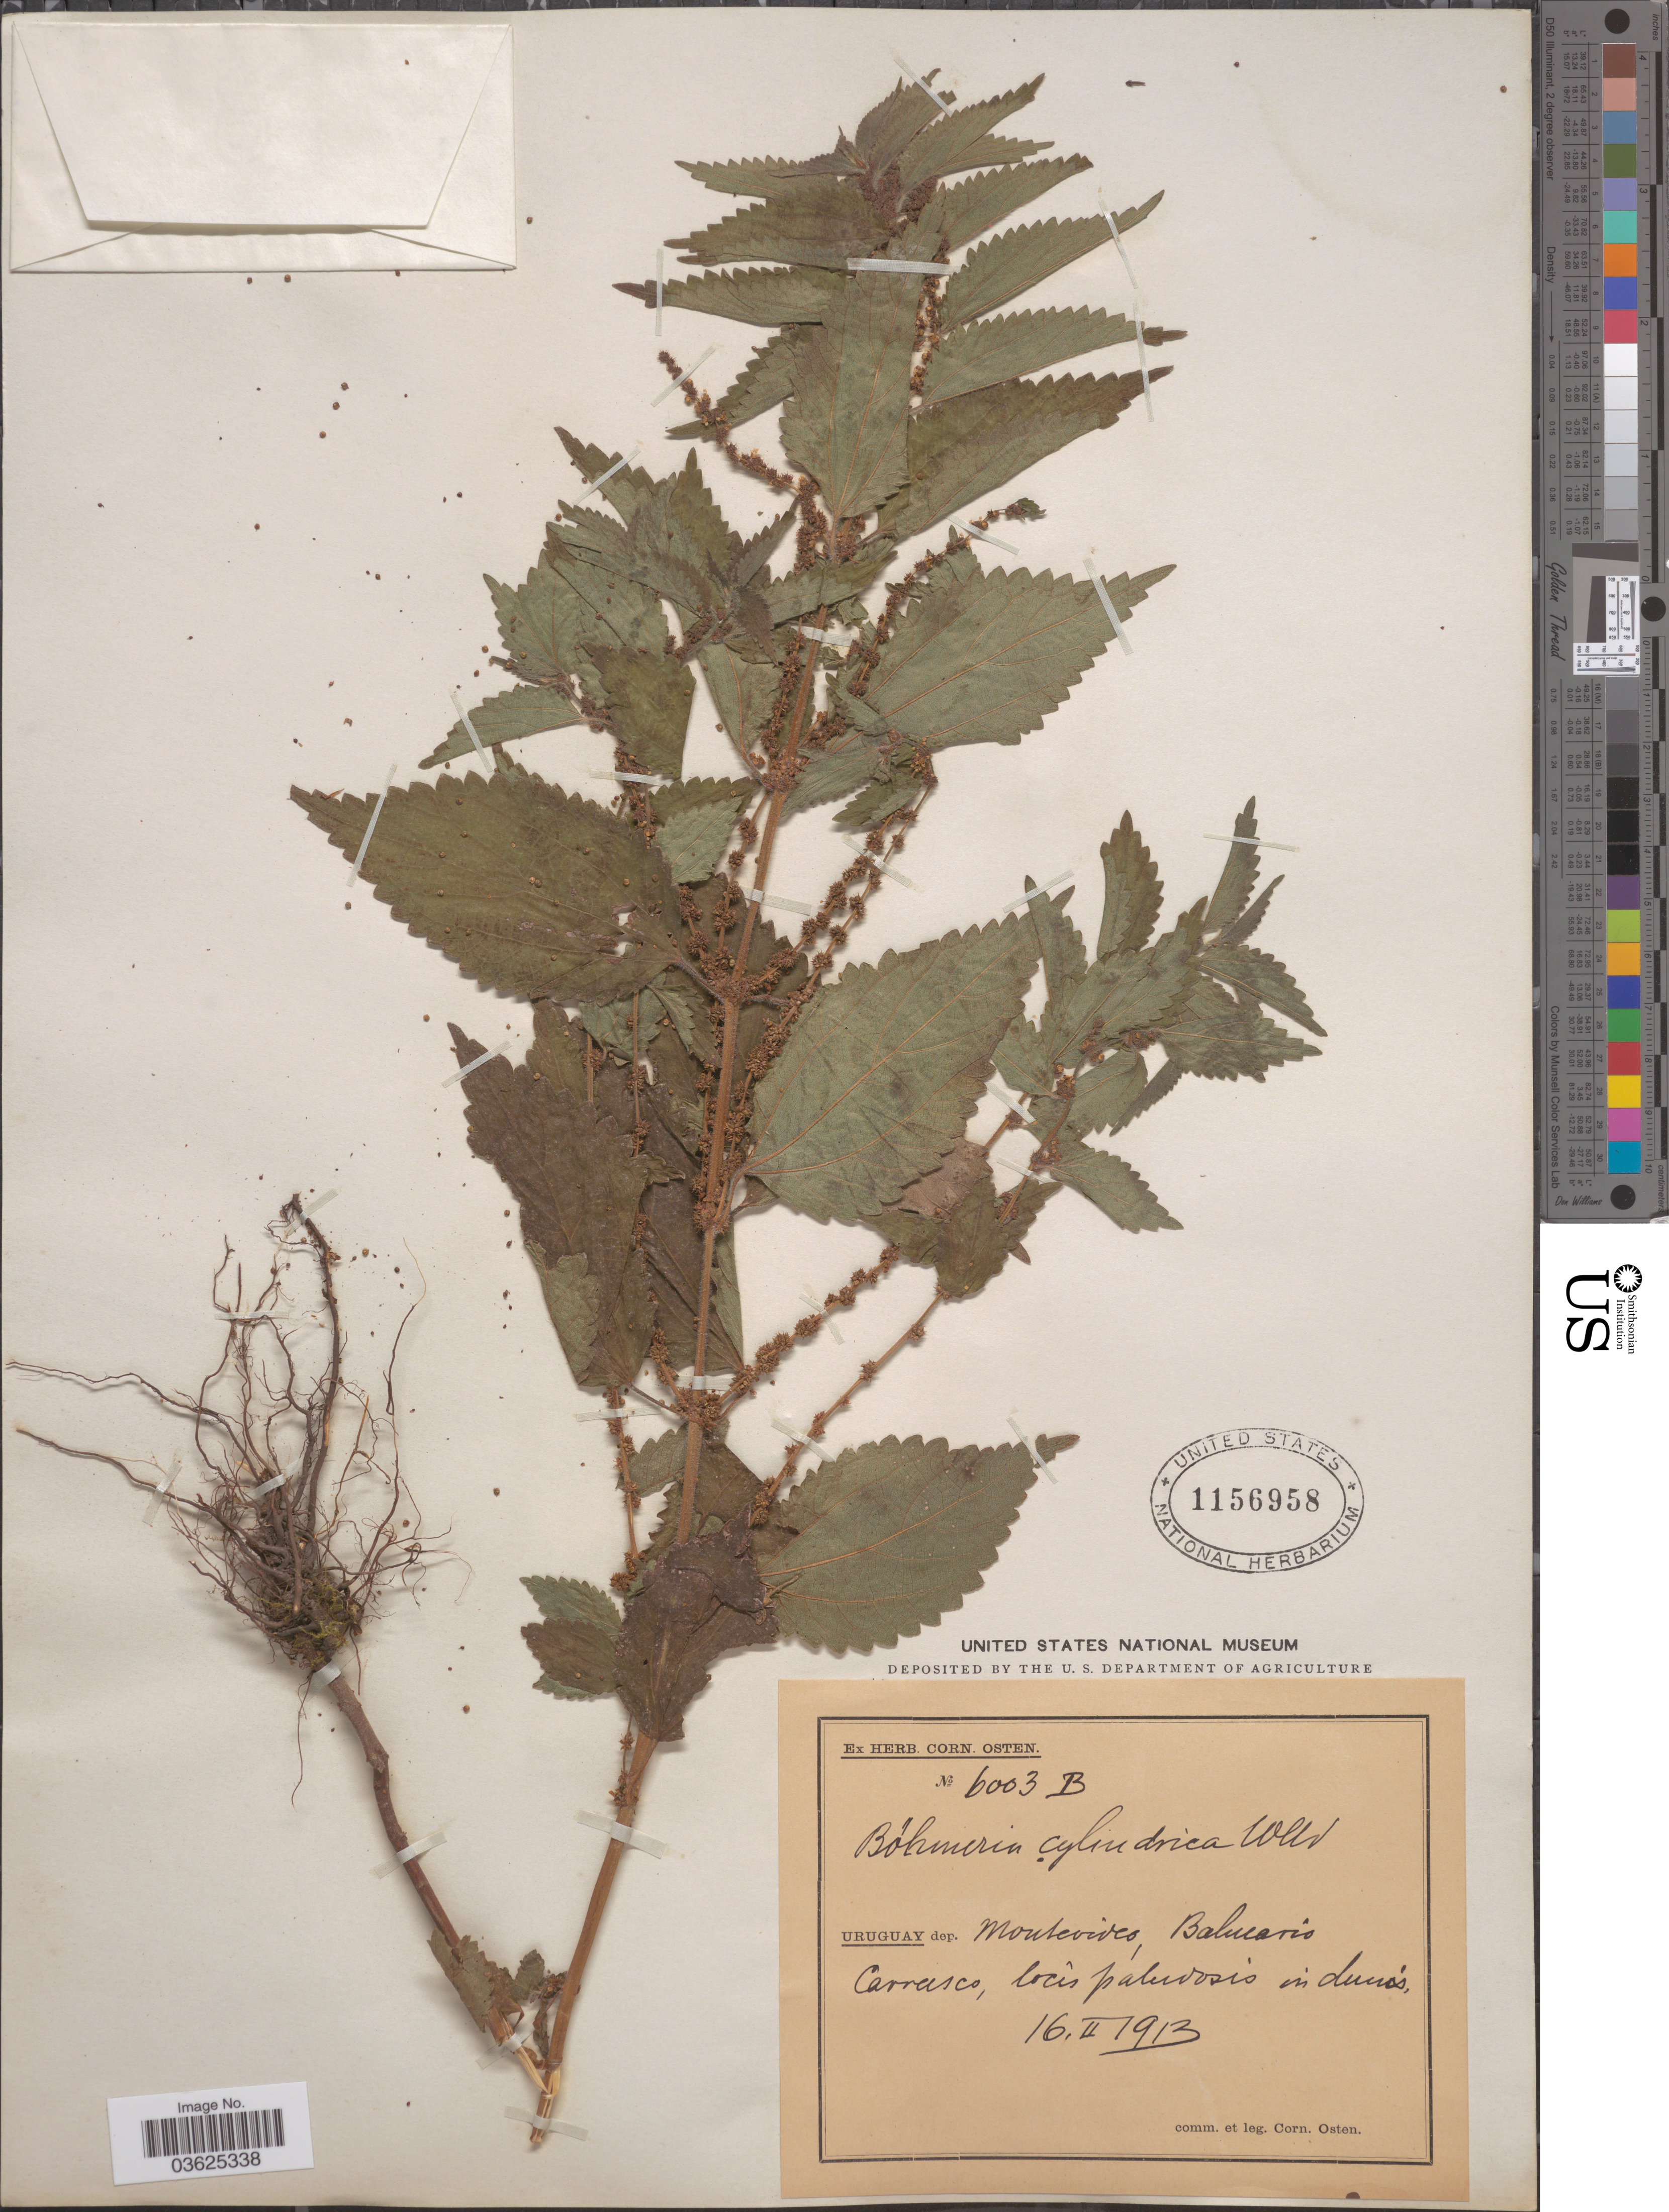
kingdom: Plantae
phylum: Tracheophyta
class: Magnoliopsida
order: Rosales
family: Urticaceae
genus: Boehmeria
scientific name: Boehmeria cylindrica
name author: (L.) Sw.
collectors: C. Osten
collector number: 6003B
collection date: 1913-02-16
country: Uruguay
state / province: Montevideo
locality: Dep. Montevideo, Balneario Carrasco.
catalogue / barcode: US 1156958